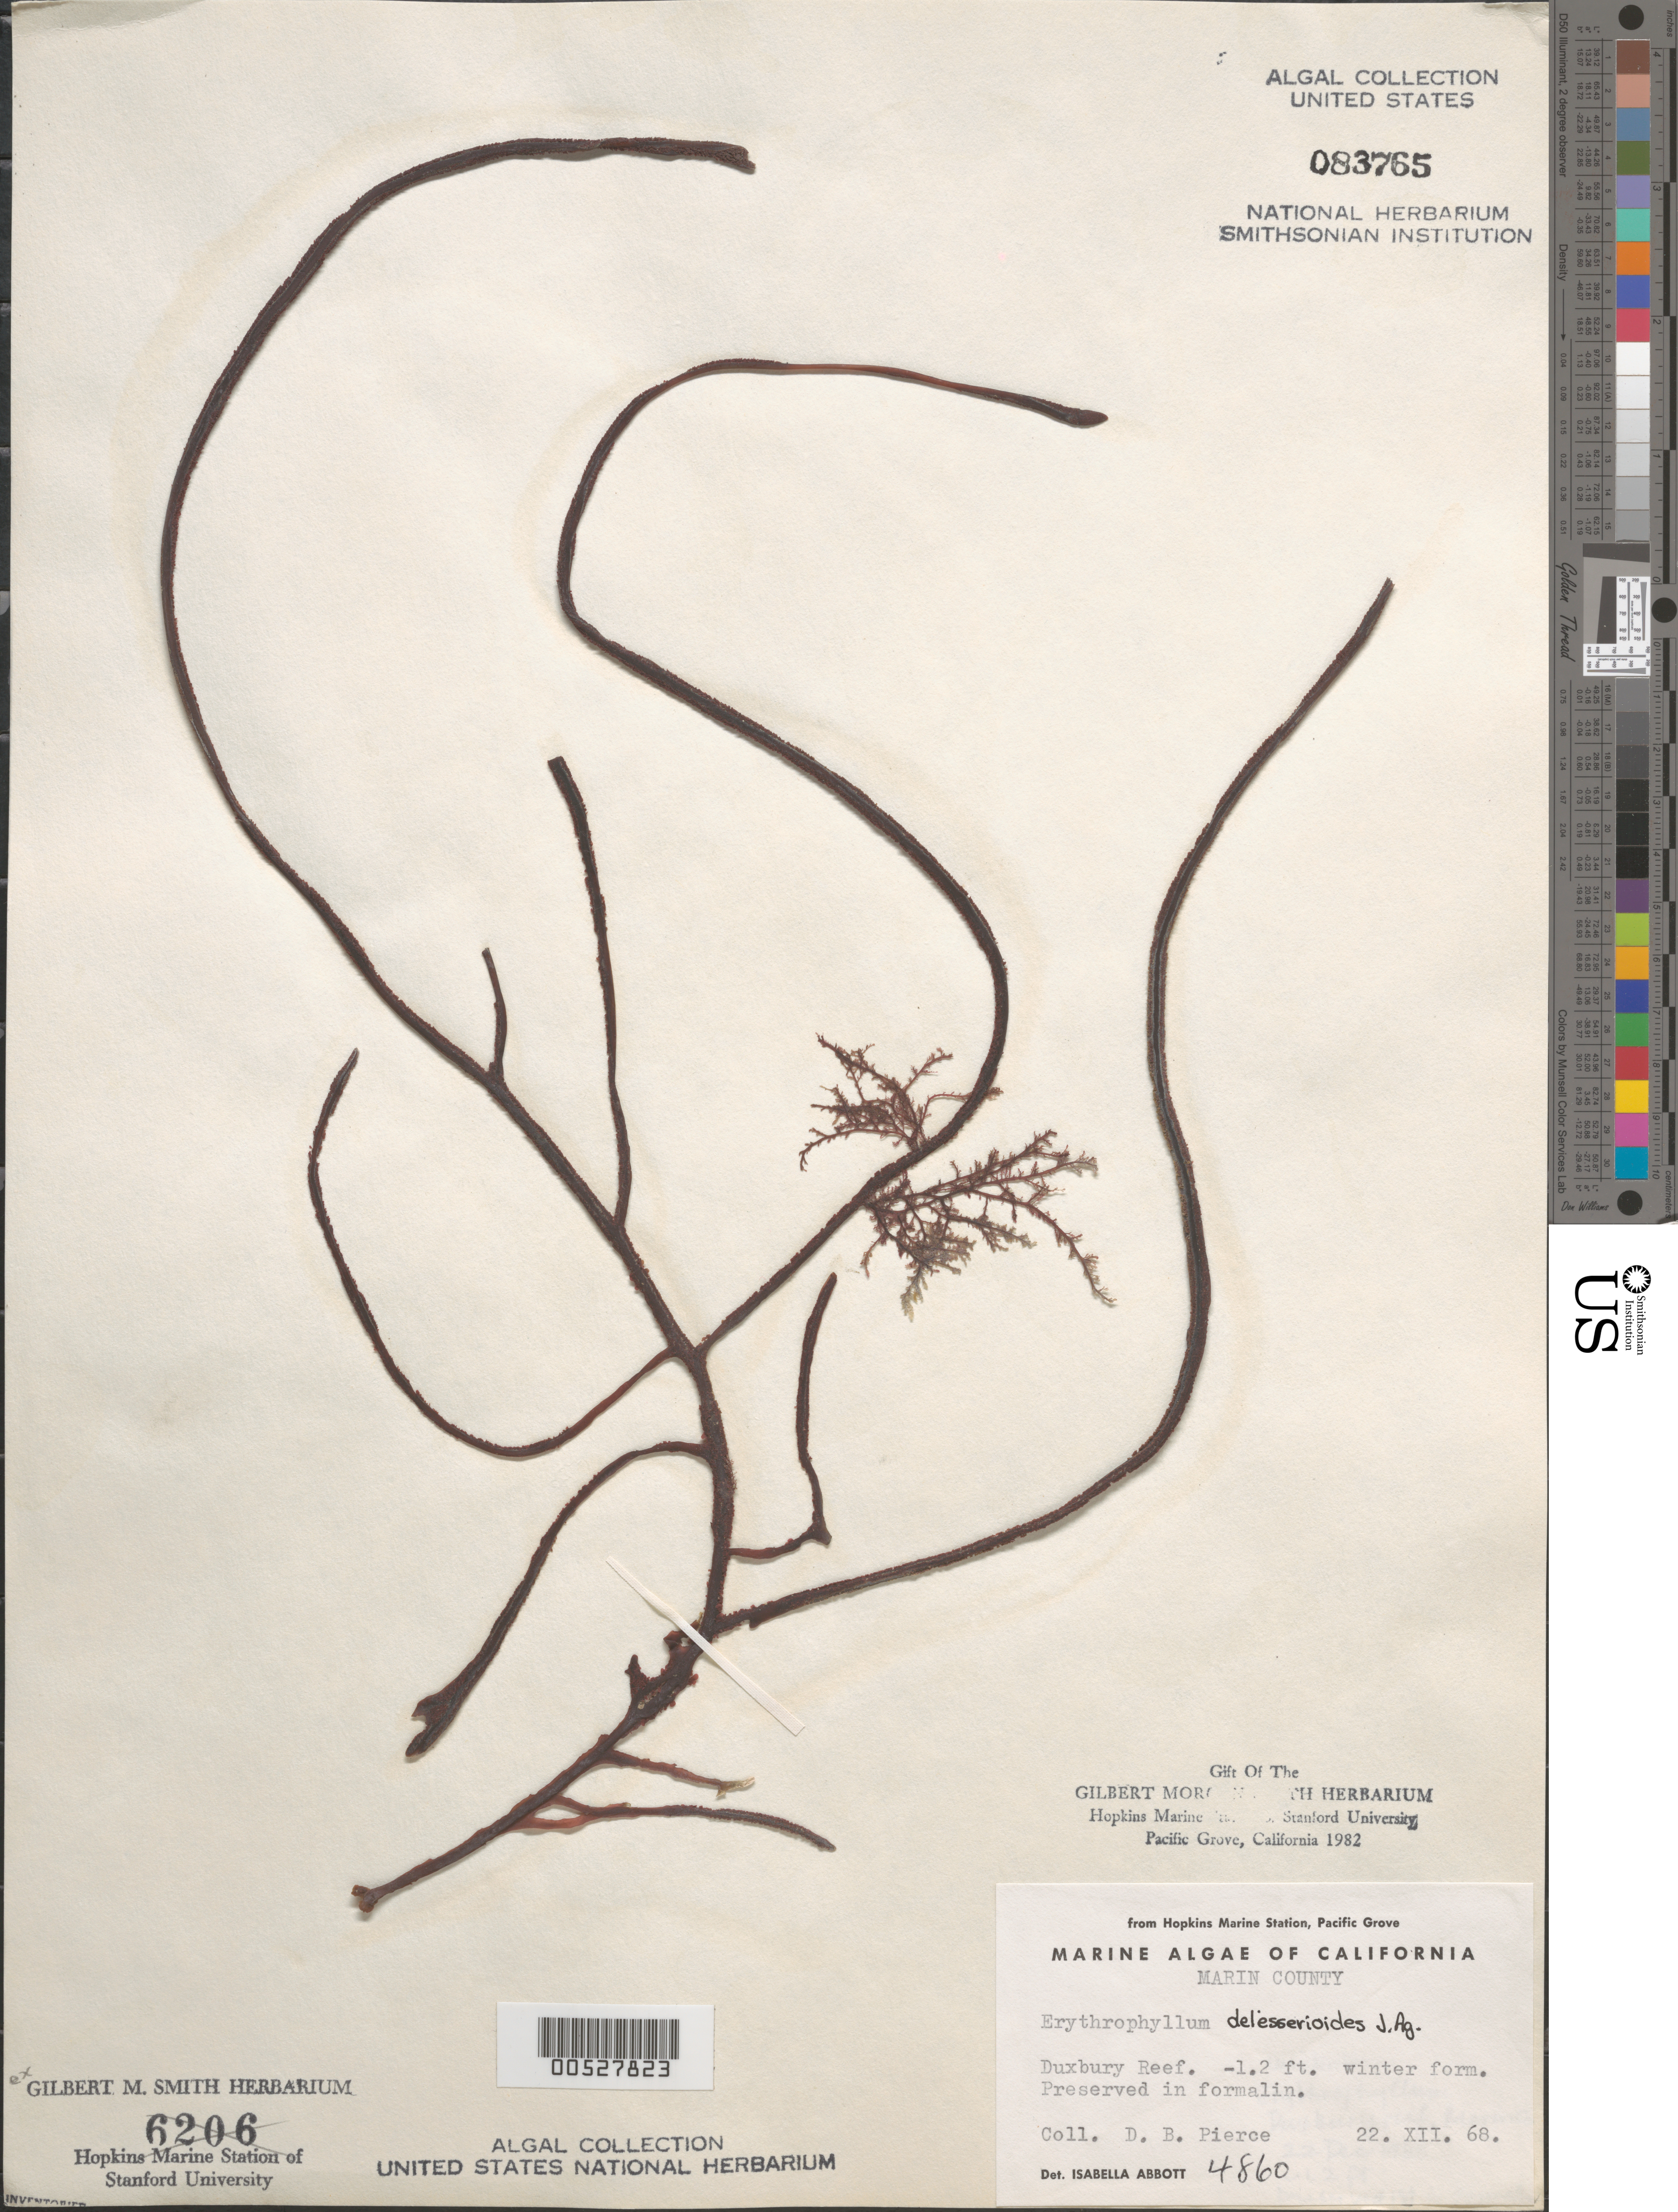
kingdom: Plantae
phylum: Rhodophyta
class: Florideophyceae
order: Gigartinales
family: Kallymeniaceae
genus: Erythrophyllum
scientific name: Erythrophyllum delesserioides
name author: J. Agardh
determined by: Abbott, Isabella A.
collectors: D. Pierce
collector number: IAA 4860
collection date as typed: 22 Dec 1968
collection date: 1968-12-22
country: United States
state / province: California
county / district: Marin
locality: Duxbury Reef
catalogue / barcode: US 83765